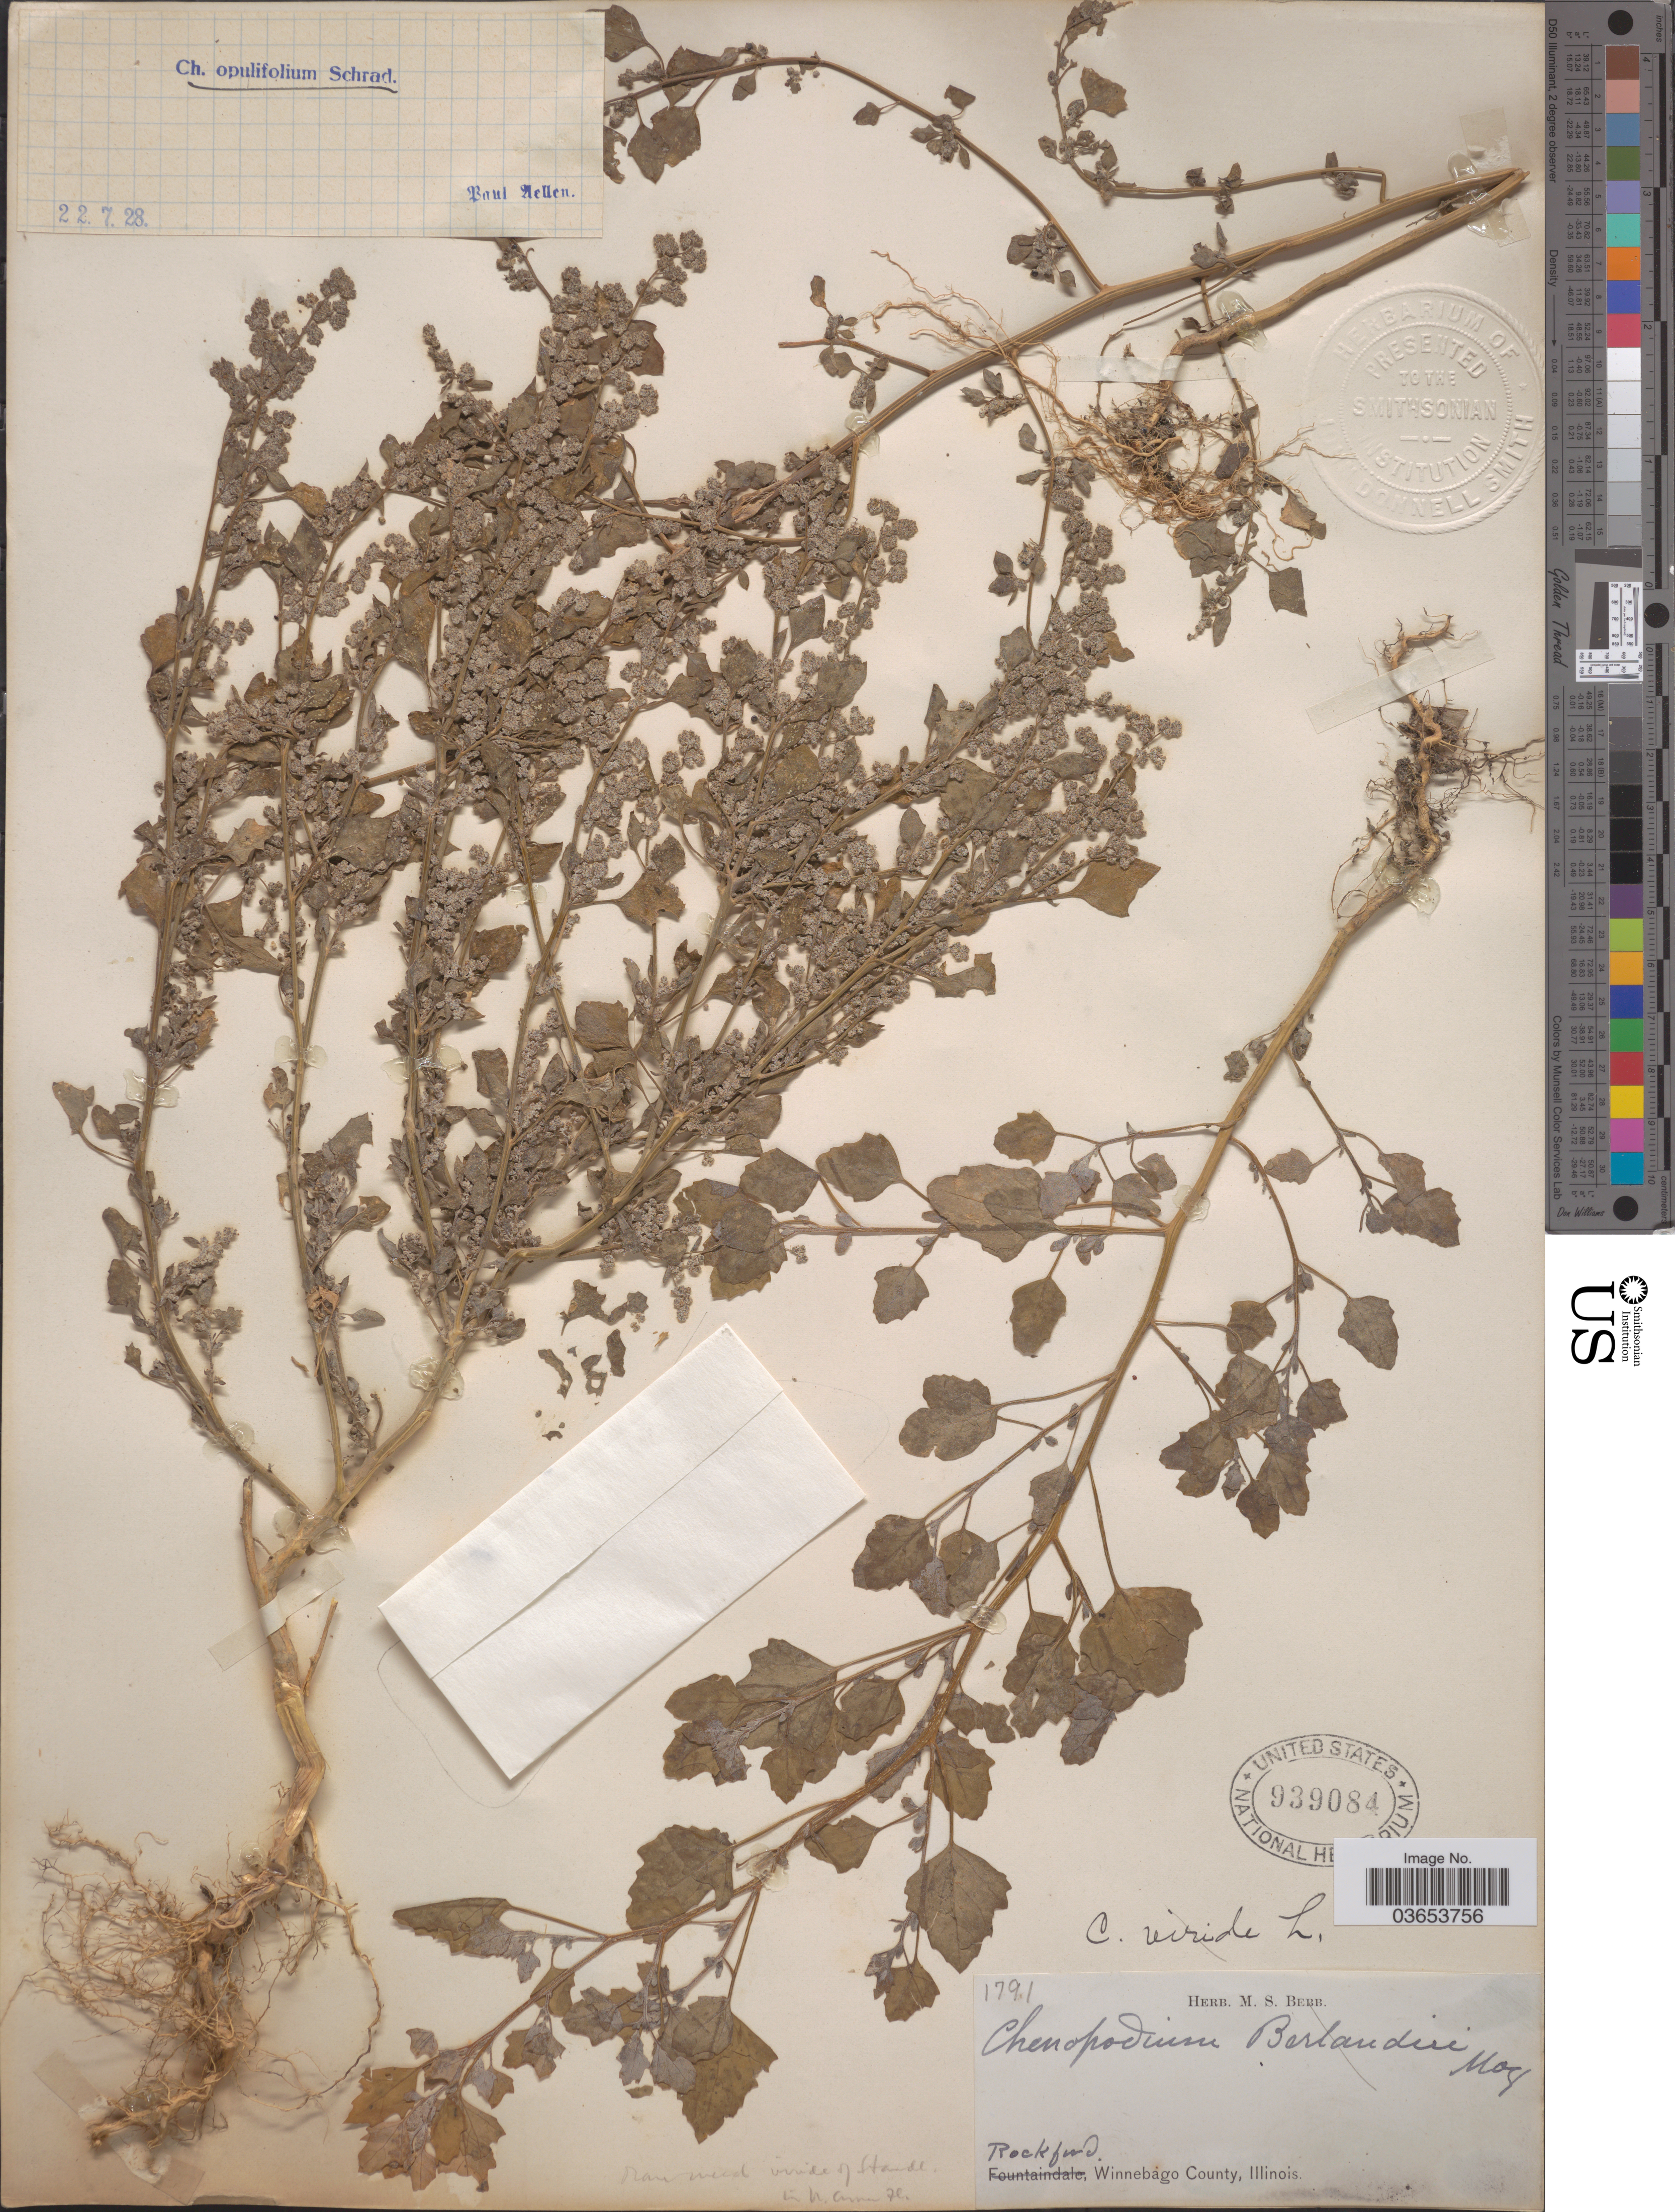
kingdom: Plantae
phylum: Tracheophyta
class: Magnoliopsida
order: Caryophyllales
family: Amaranthaceae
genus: Chenopodium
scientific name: Chenopodium opulifolium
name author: Schrad. ex W.D.J. Koch & Ziz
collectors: ex Herb. M. S. Bebb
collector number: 1791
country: United States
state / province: Illinois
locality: Rockford, Winnebago County.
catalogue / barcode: US 939084